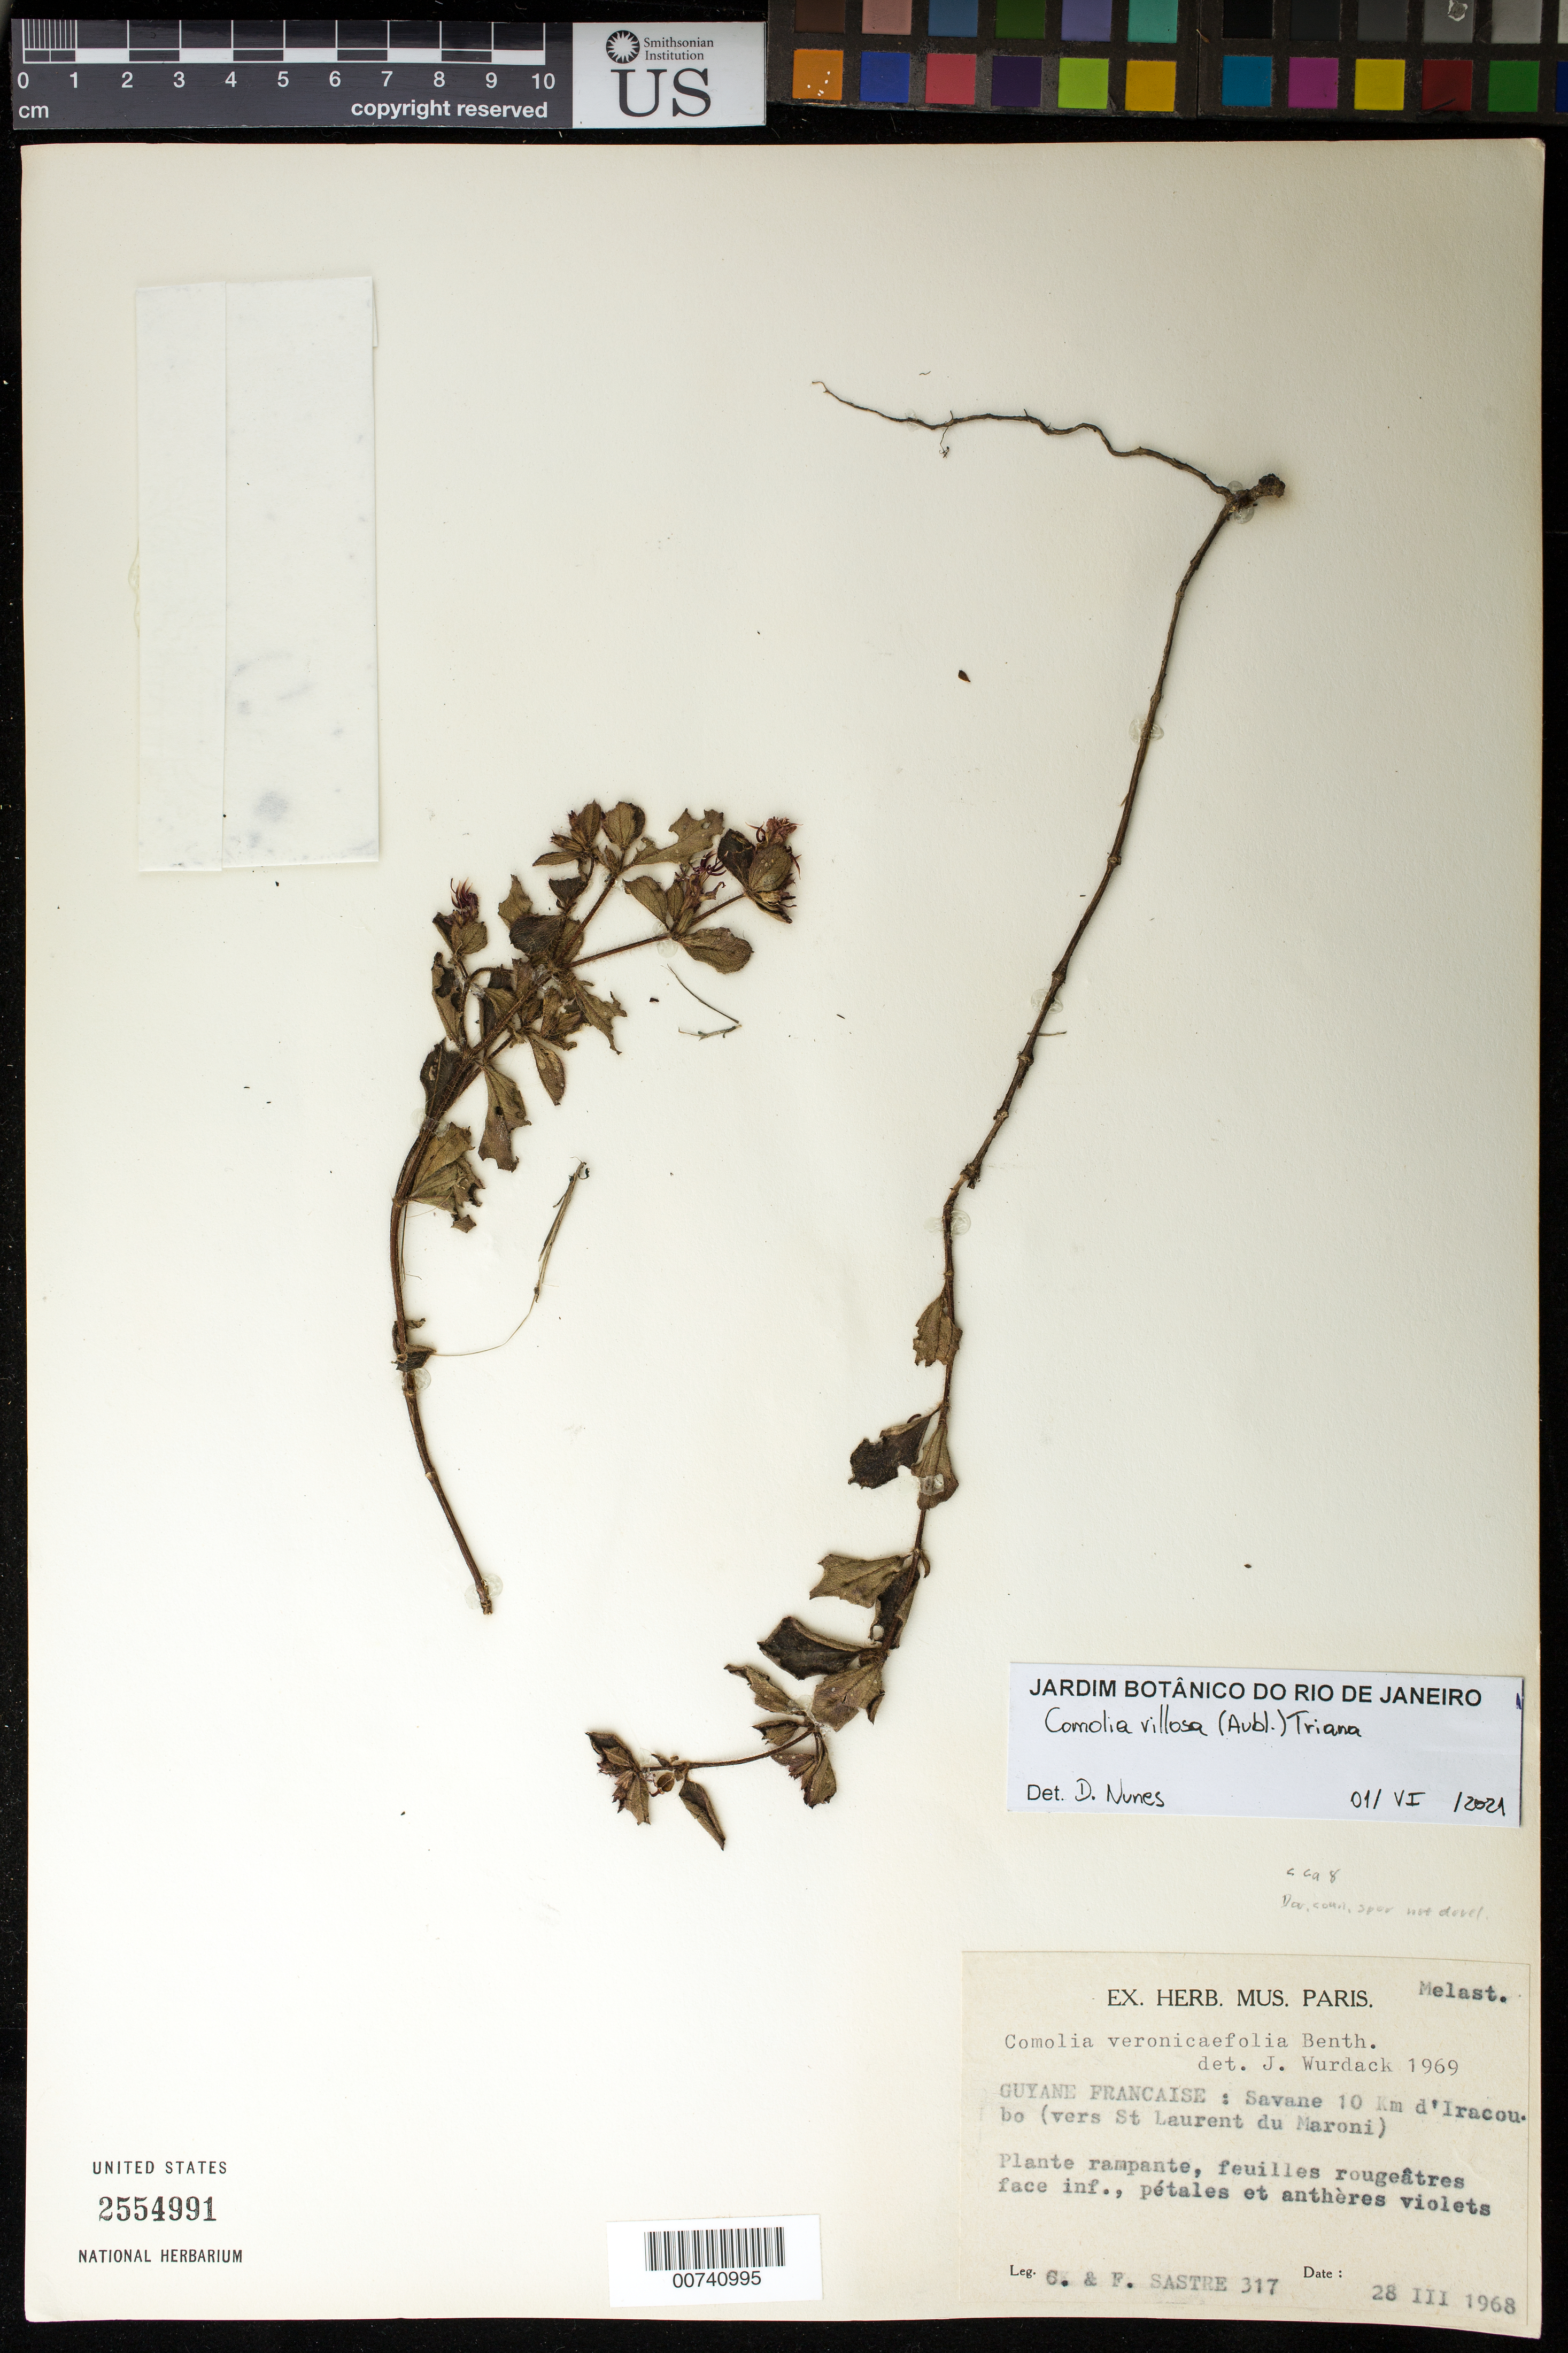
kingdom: Plantae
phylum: Tracheophyta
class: Magnoliopsida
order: Myrtales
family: Melastomataceae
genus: Comolia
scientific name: Comolia veronicifolia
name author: Benth.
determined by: Wurdack, John J., (US), US (UNITED STATES)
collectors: C. H. L. Sastre & F. Sastre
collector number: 317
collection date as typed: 28-Mar-68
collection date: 1968-03-28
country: French Guiana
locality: Iracoubo, 10 km de, vers St. Laurent du Maroni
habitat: Savanna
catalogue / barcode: US 2554991